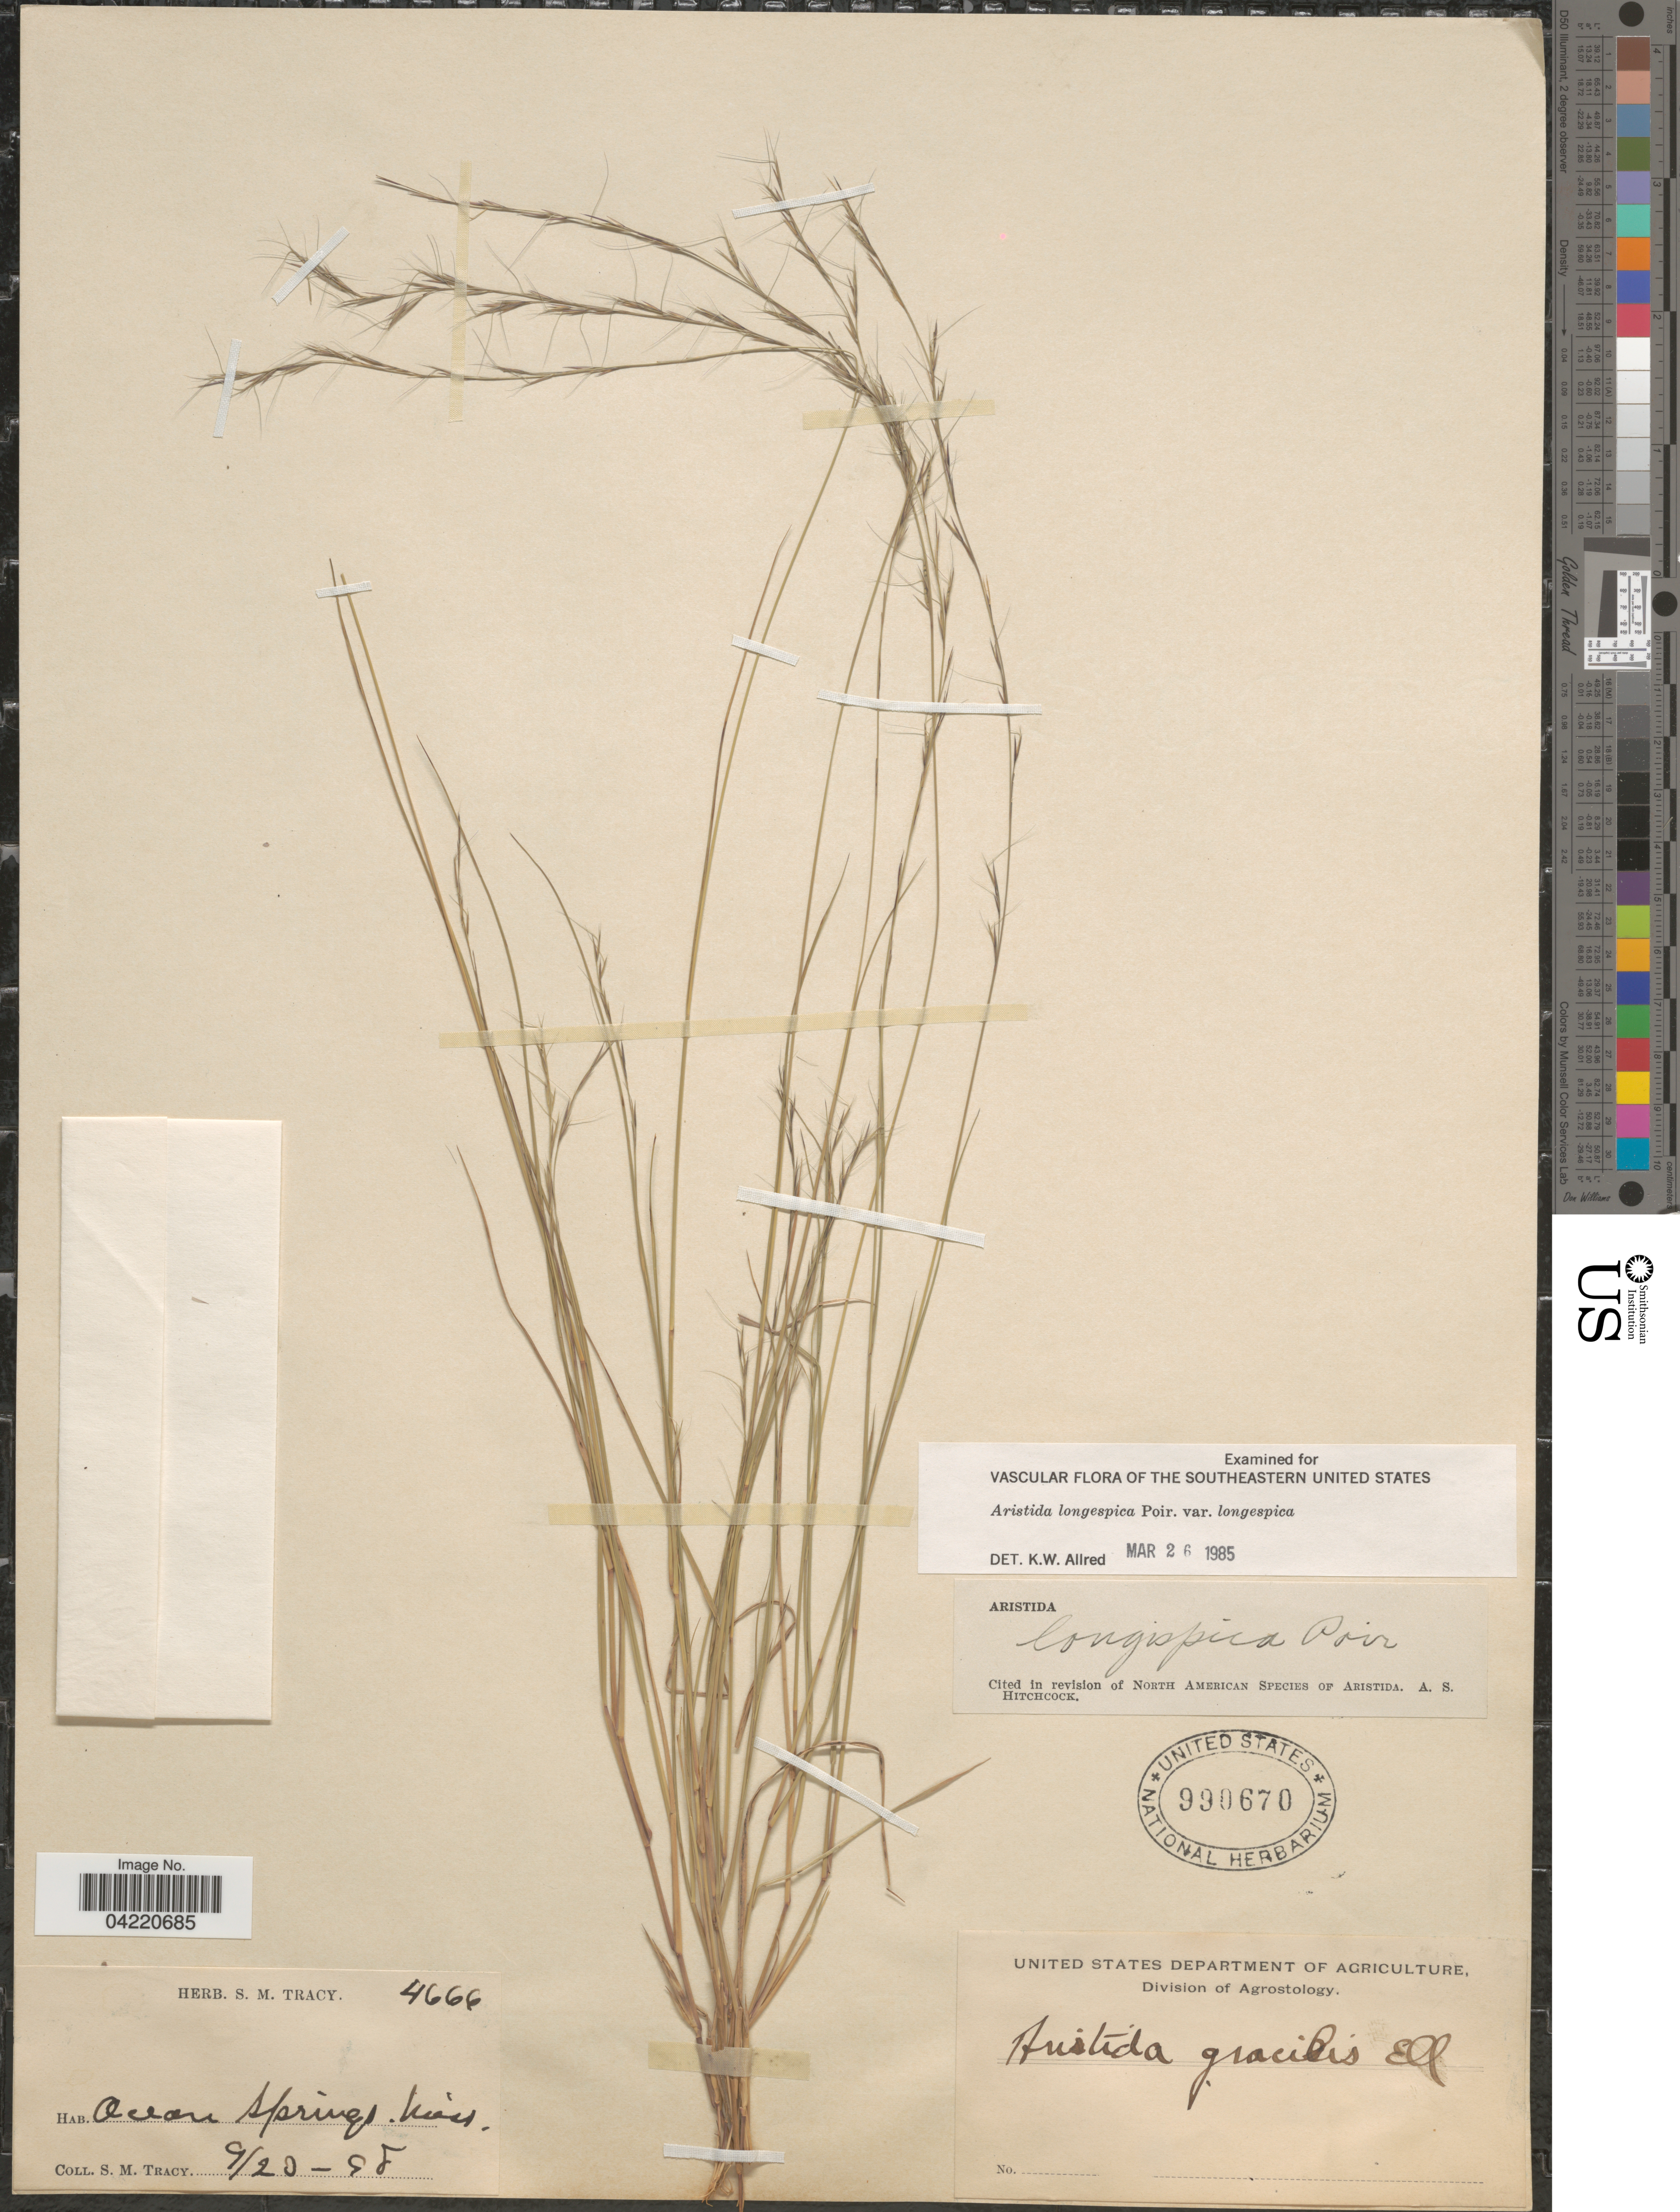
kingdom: Plantae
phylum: Tracheophyta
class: Liliopsida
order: Poales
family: Poaceae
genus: Aristida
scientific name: Aristida longespica var. longespica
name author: Poir.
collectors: S. M. Tracy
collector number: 4666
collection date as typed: Transcribed d/m/y: 20/9/98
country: United States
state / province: Mississippi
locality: Ocean Springs.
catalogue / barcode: US 990670